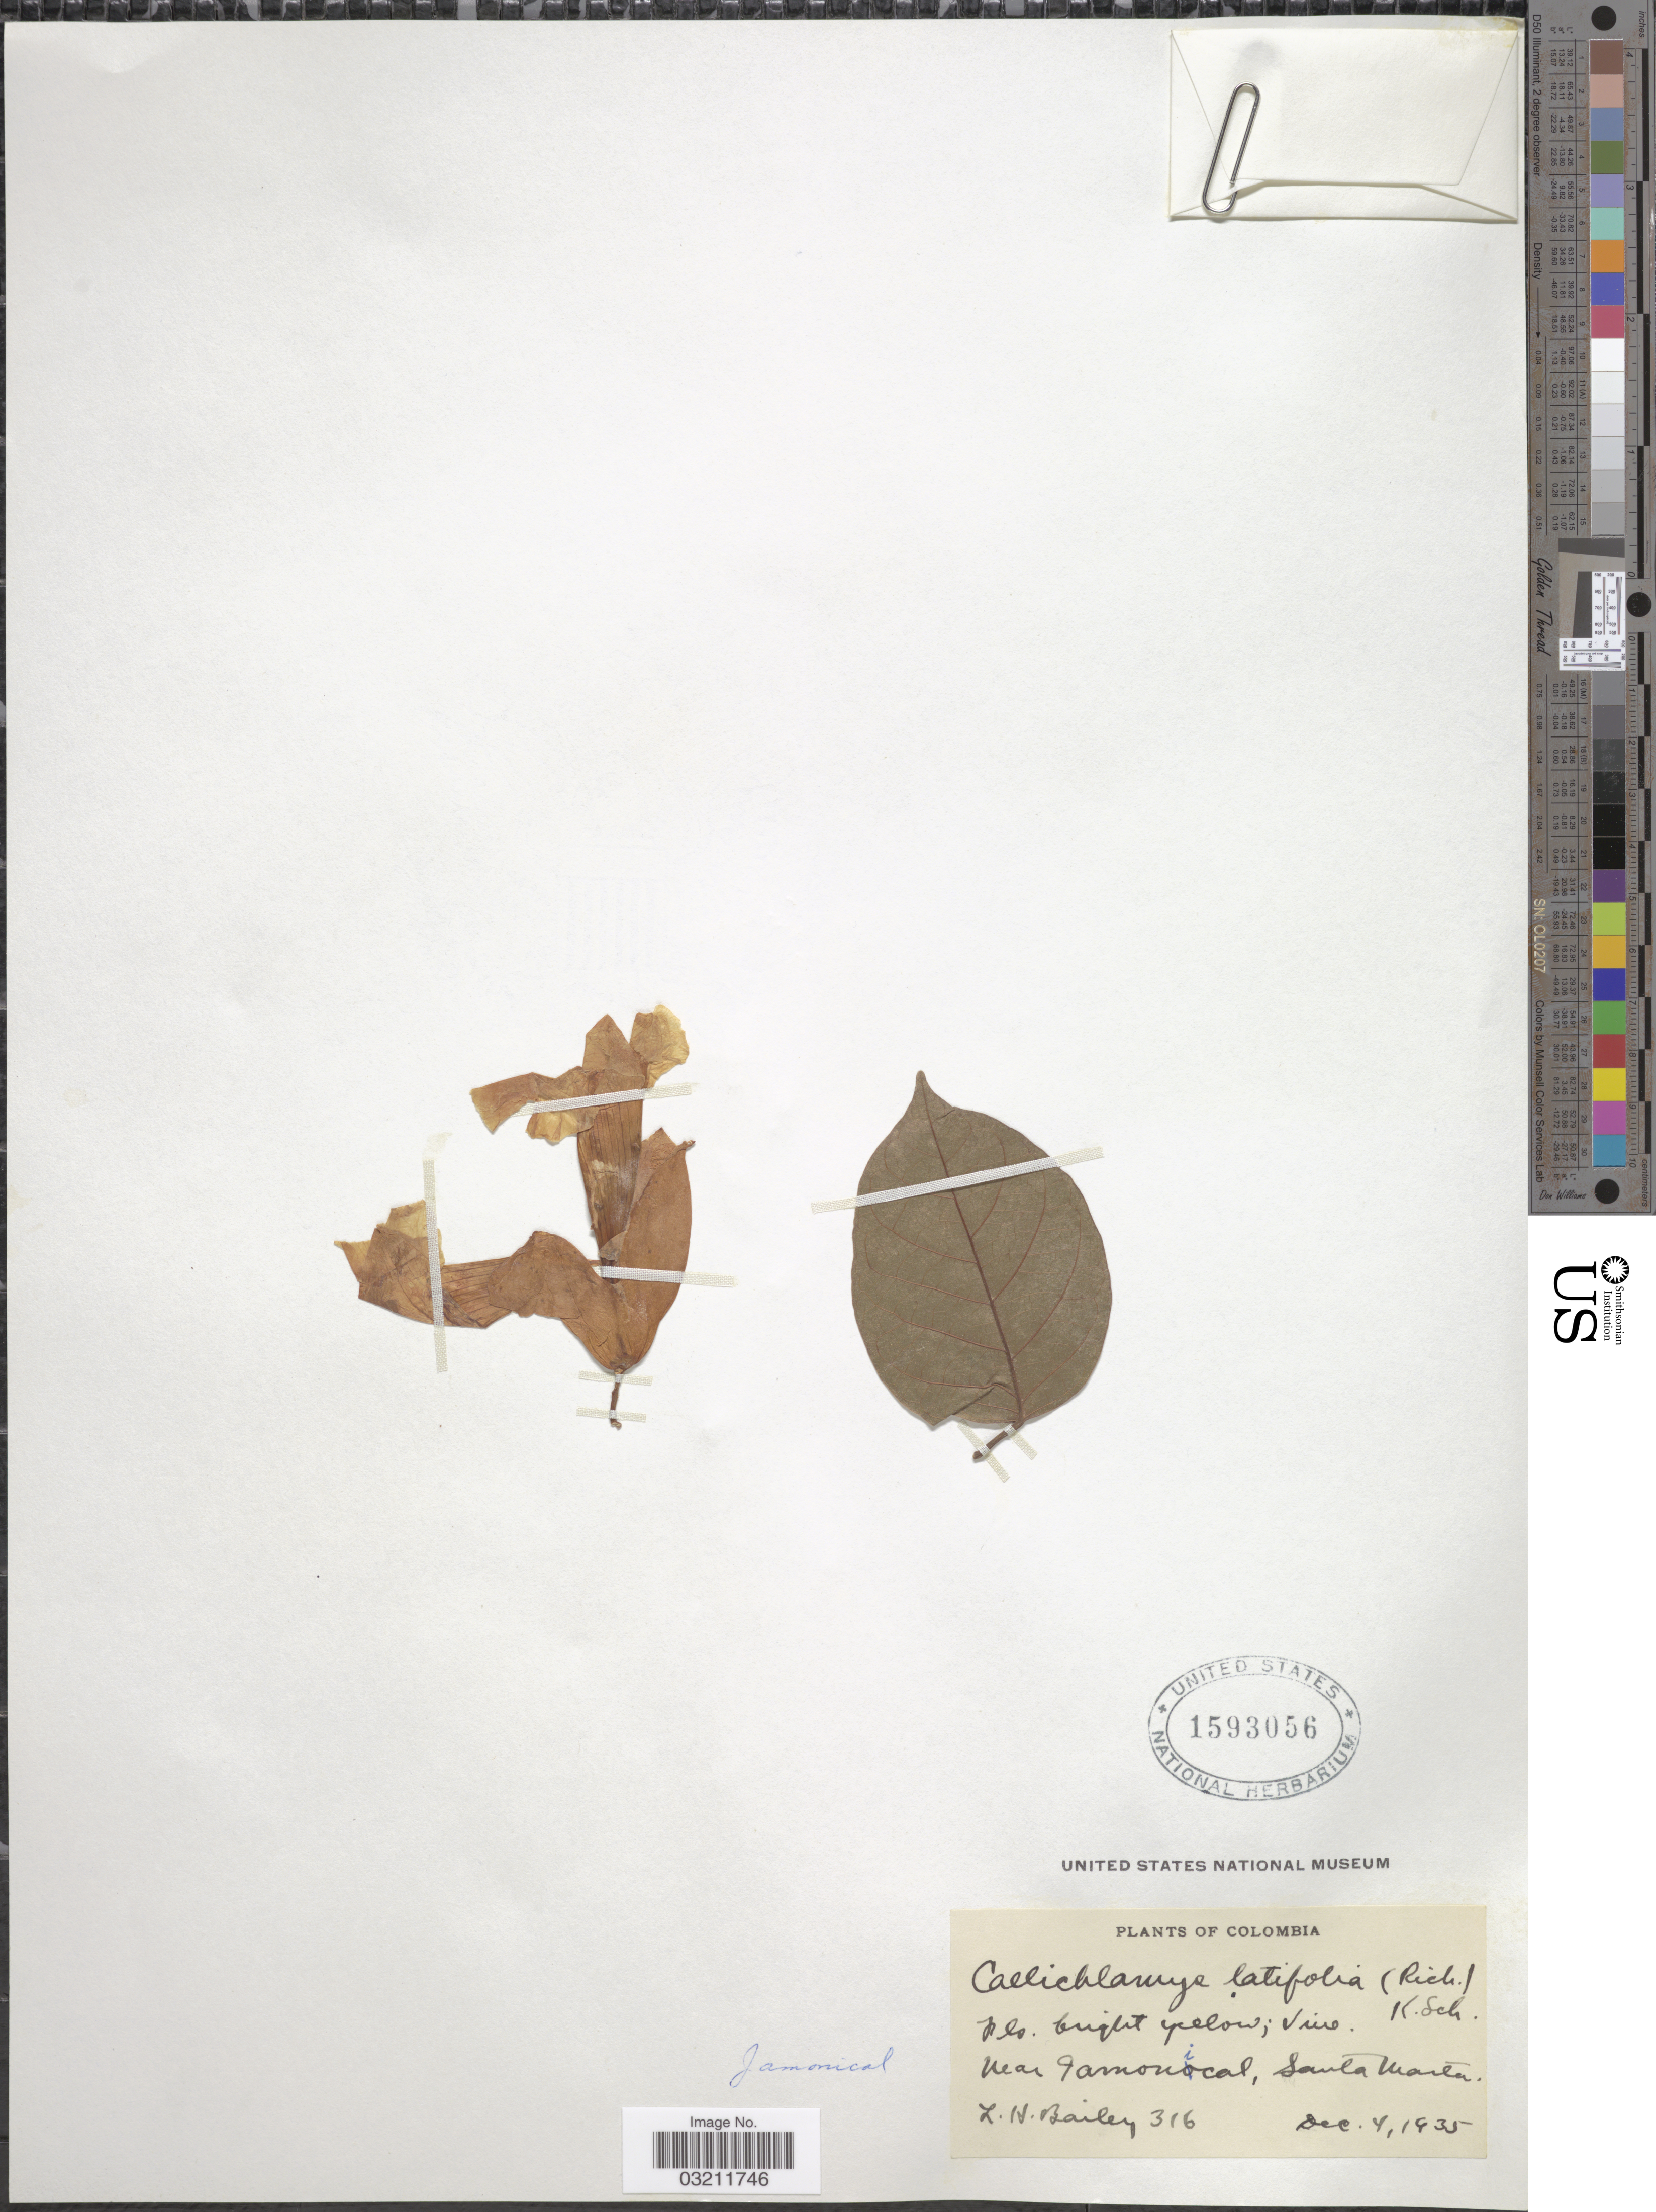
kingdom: Plantae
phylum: Tracheophyta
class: Magnoliopsida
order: Lamiales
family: Bignoniaceae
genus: Callichlamys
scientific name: Callichlamys latifolia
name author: (Rich.) K. Schum.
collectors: L. H. Bailey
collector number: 316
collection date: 1935-12-04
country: Colombia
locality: Near Jamonical, Santa Marta.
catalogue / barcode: US 1593056